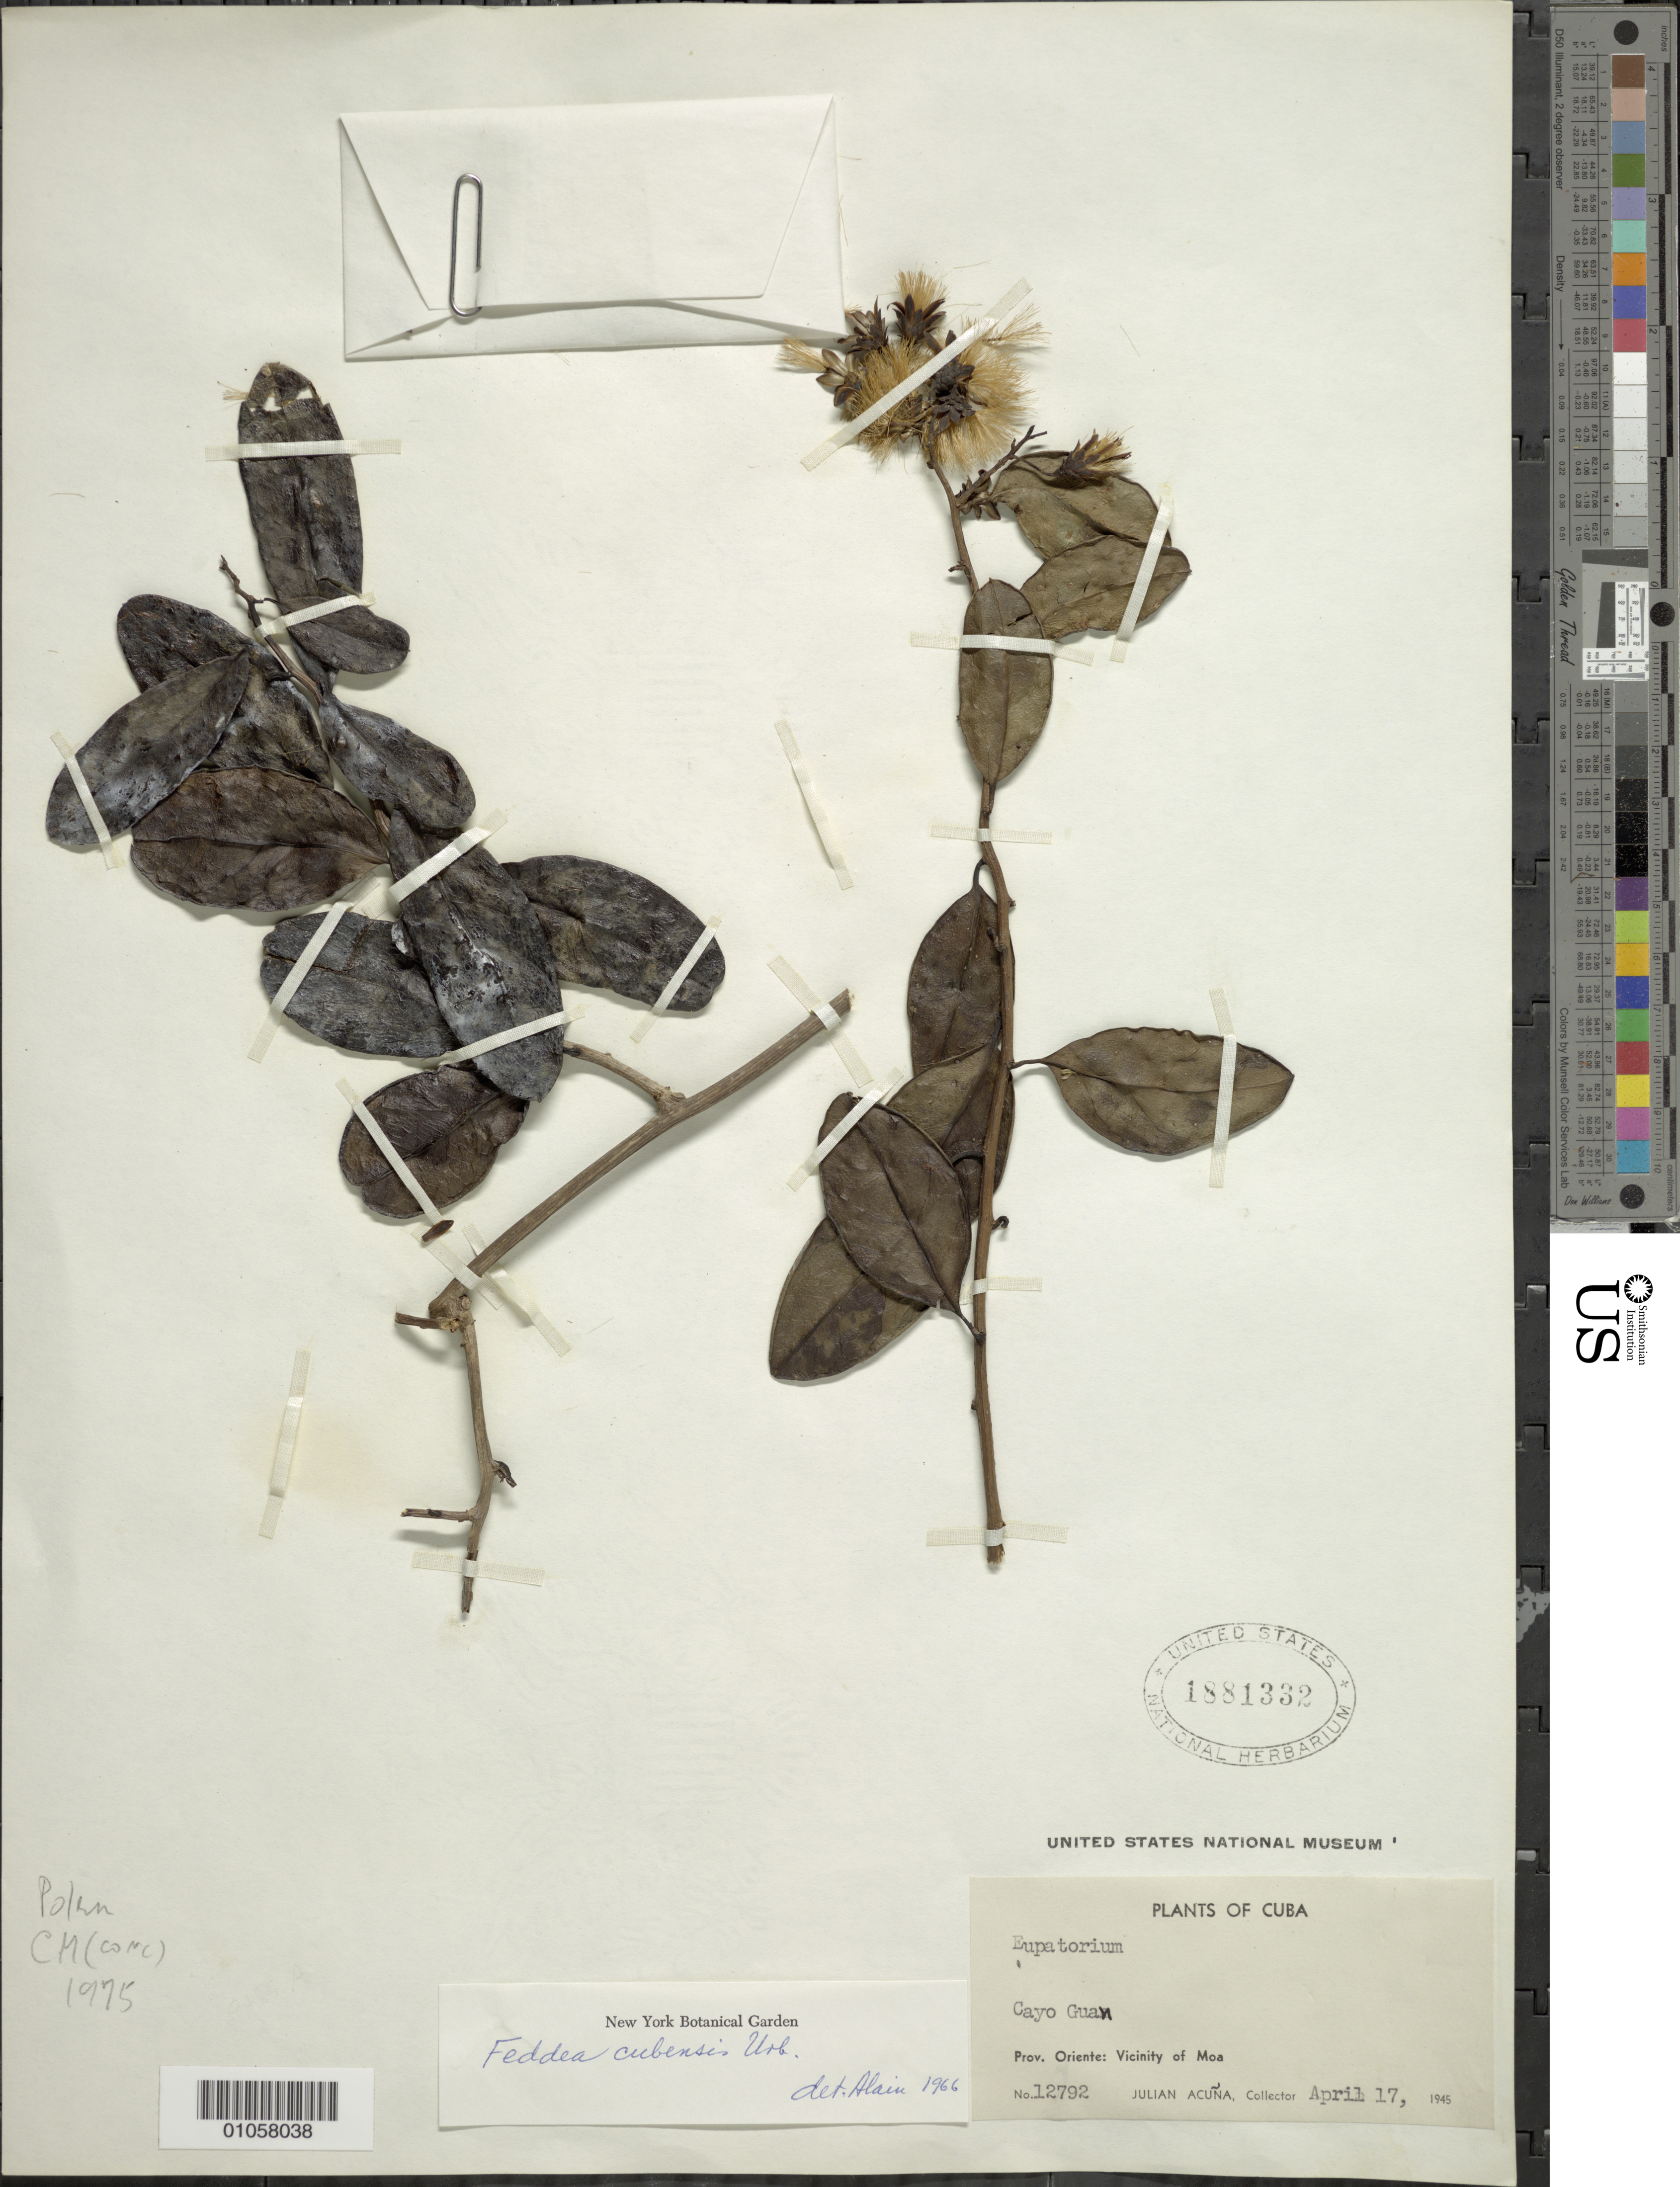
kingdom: Plantae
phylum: Tracheophyta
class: Magnoliopsida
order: Asterales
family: Asteraceae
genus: Feddea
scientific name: Feddea cubensis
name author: Urb.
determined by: Liogier, Alain H.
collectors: J. Acuña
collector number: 12792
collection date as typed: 17 Apr 1945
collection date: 1945-04-17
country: Cuba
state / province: Holguín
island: Cuba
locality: Vicinity of Moa [Oriente], Cayo Guam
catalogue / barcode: US 1881332